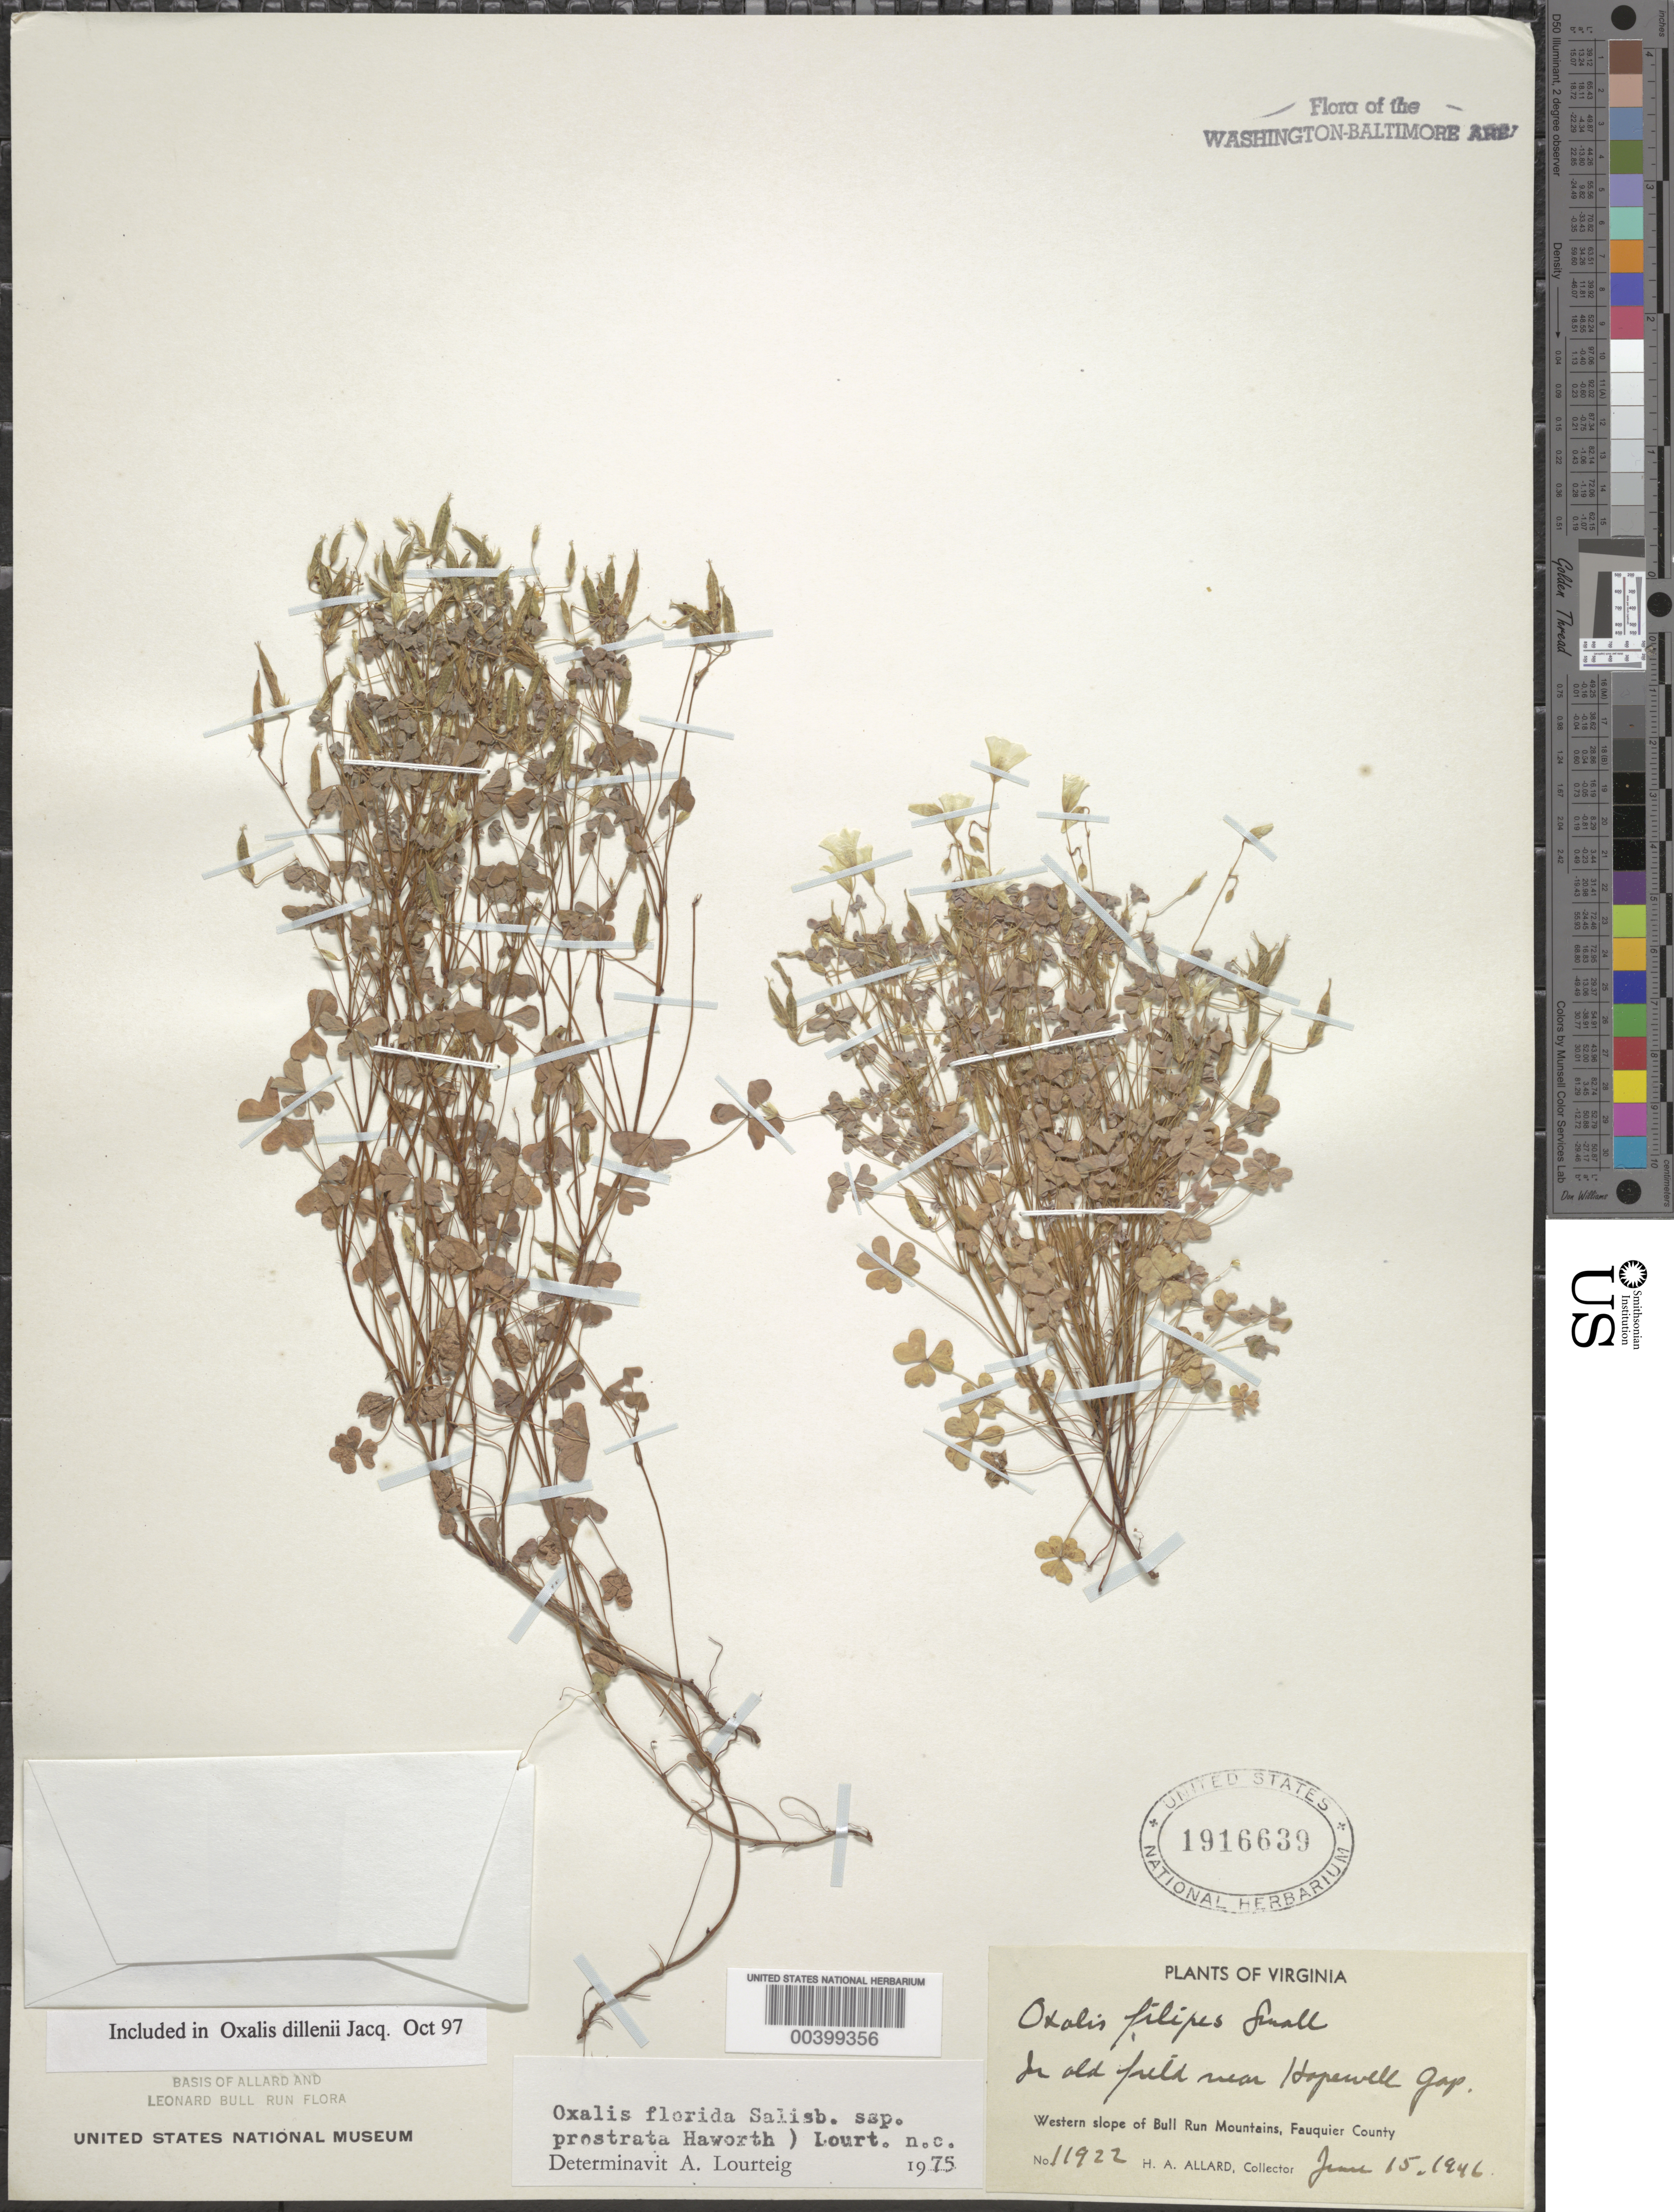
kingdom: Plantae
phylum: Tracheophyta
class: Magnoliopsida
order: Oxalidales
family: Oxalidaceae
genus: Oxalis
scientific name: Oxalis dillenii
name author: Jacq.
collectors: H. A. Allard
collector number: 11922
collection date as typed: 15 Jun 1946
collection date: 1946-06-15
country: United States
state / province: Virginia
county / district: Fauquier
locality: Hopewell Gap vicinity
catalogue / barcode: US 1916639